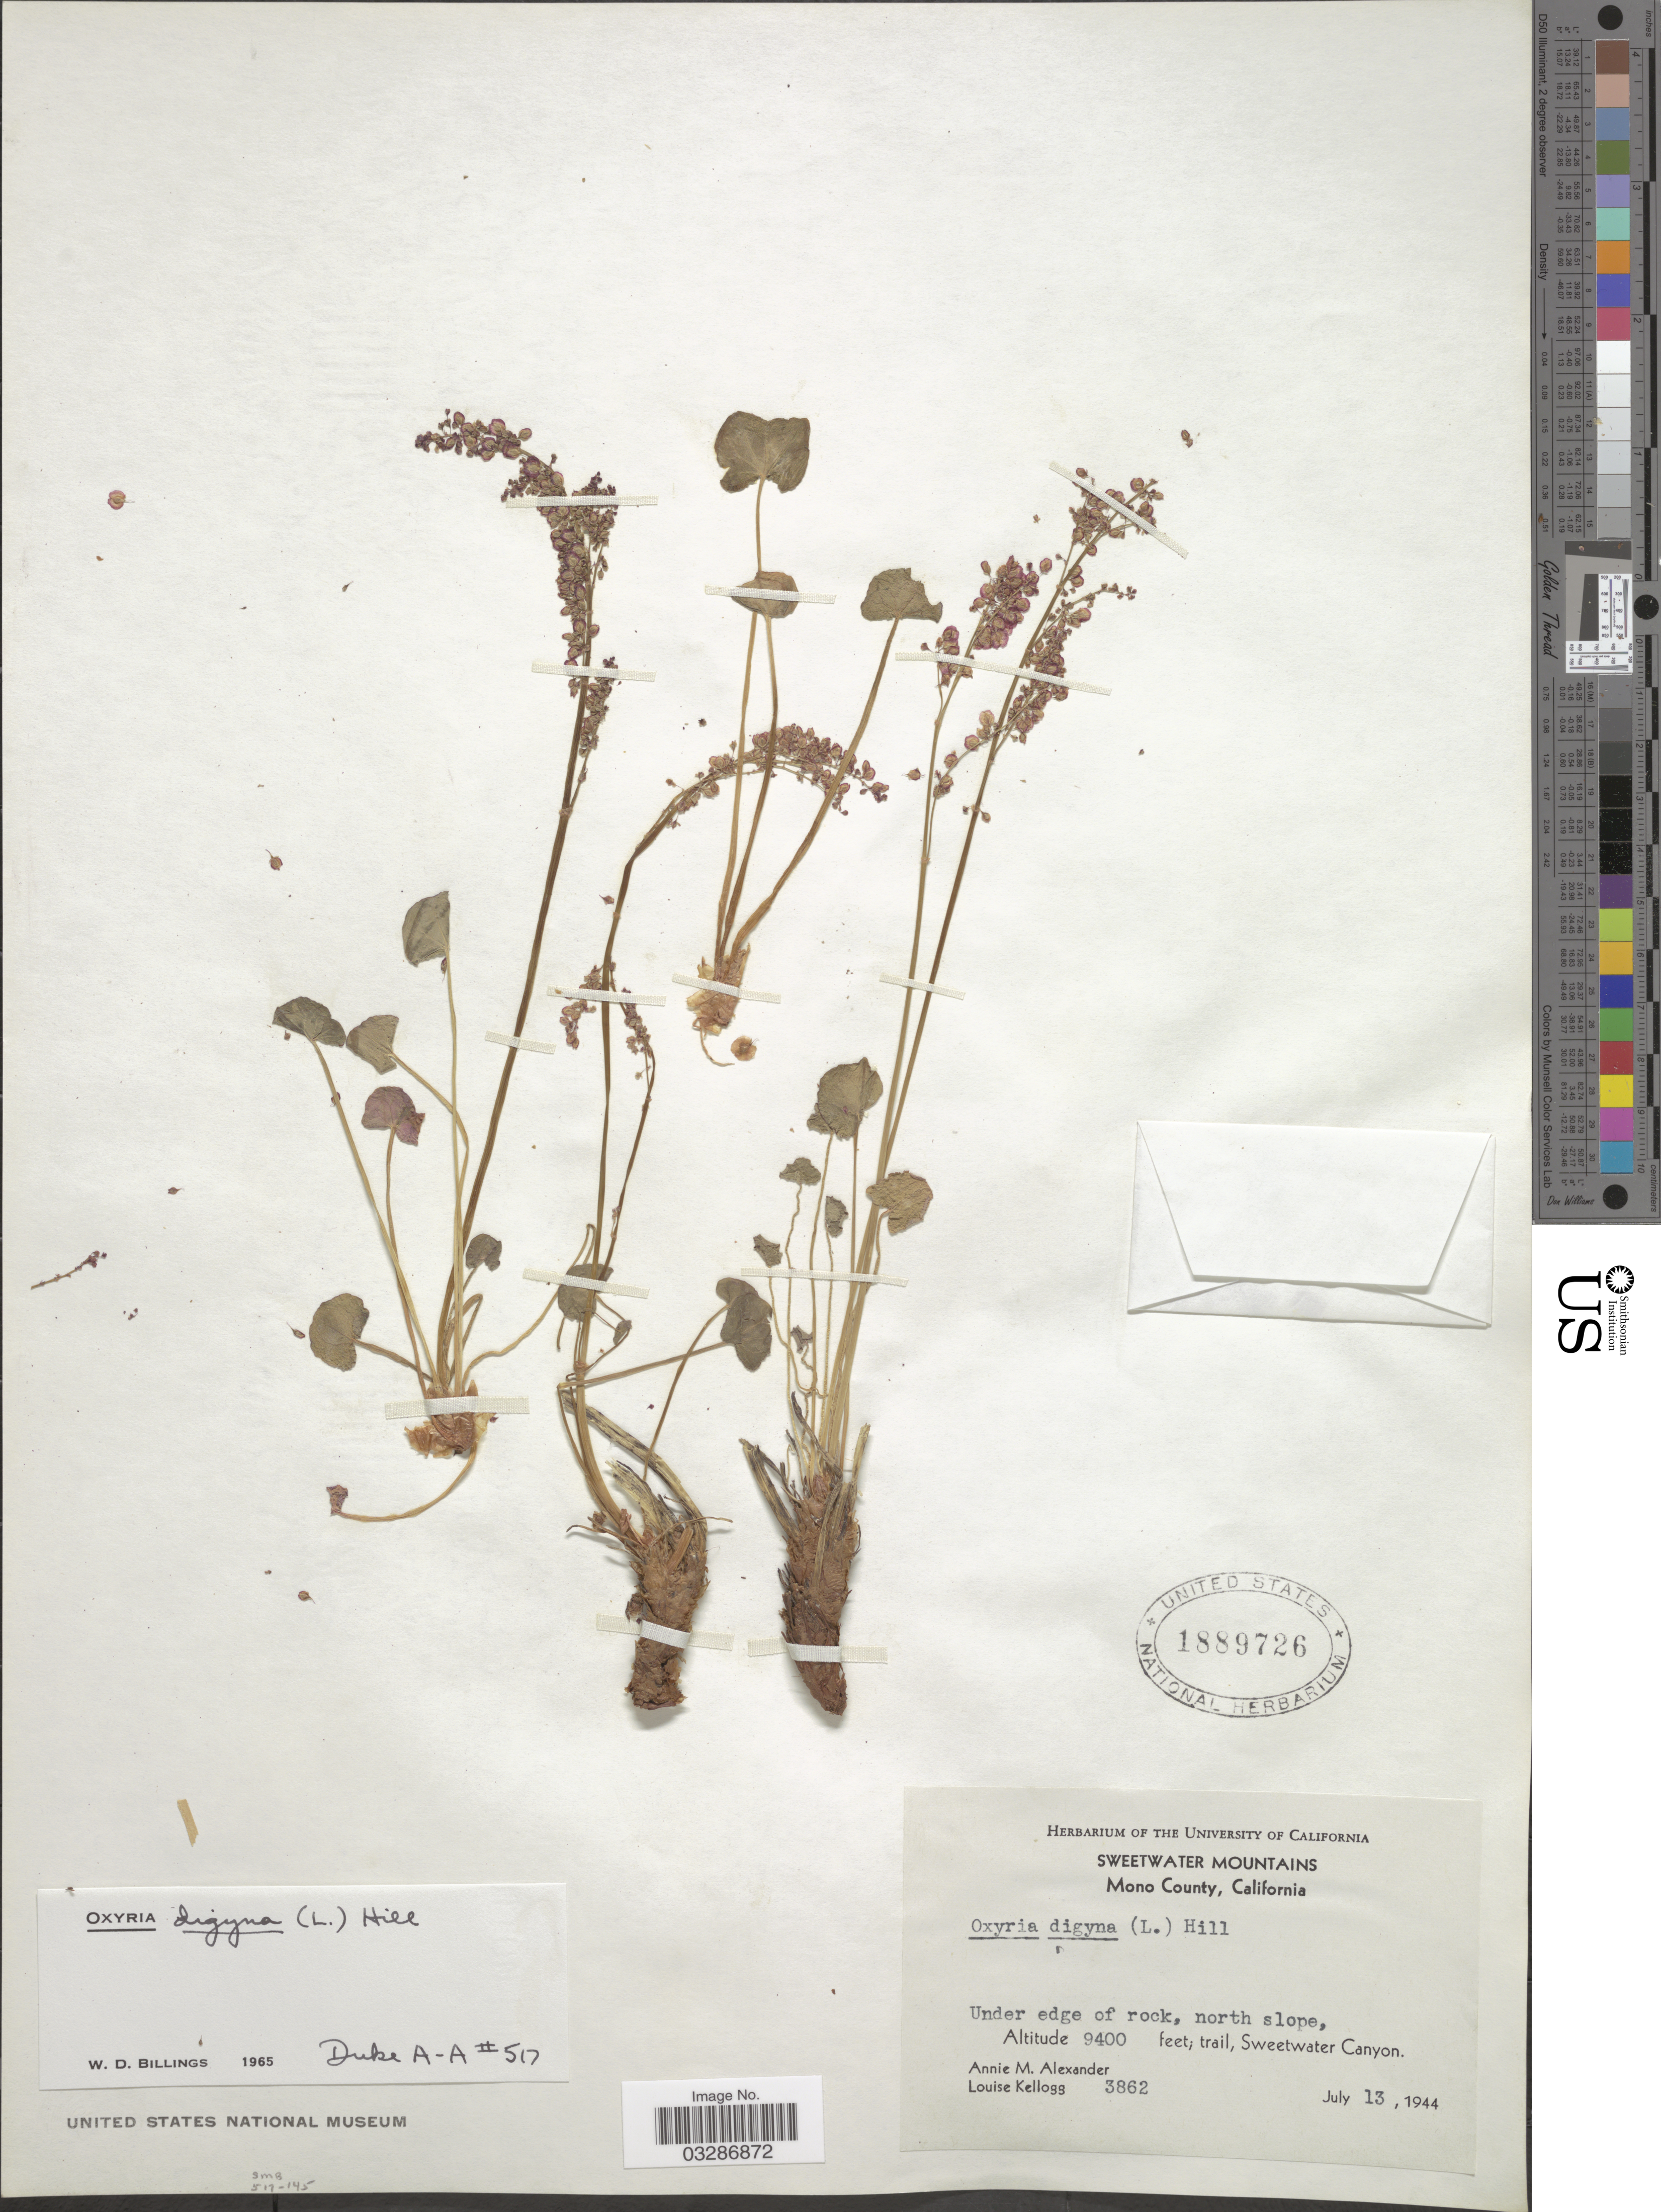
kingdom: Plantae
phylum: Tracheophyta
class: Magnoliopsida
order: Caryophyllales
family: Polygonaceae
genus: Oxyria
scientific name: Oxyria digyna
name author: (L.) Hill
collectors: A. M. Alexander & L. Kellogg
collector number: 3862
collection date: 1944-07-13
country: United States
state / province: California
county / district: Mono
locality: Sweetwater Mountains. Mono County. Sweetwater Canyon.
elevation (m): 2865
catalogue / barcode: US 1889726